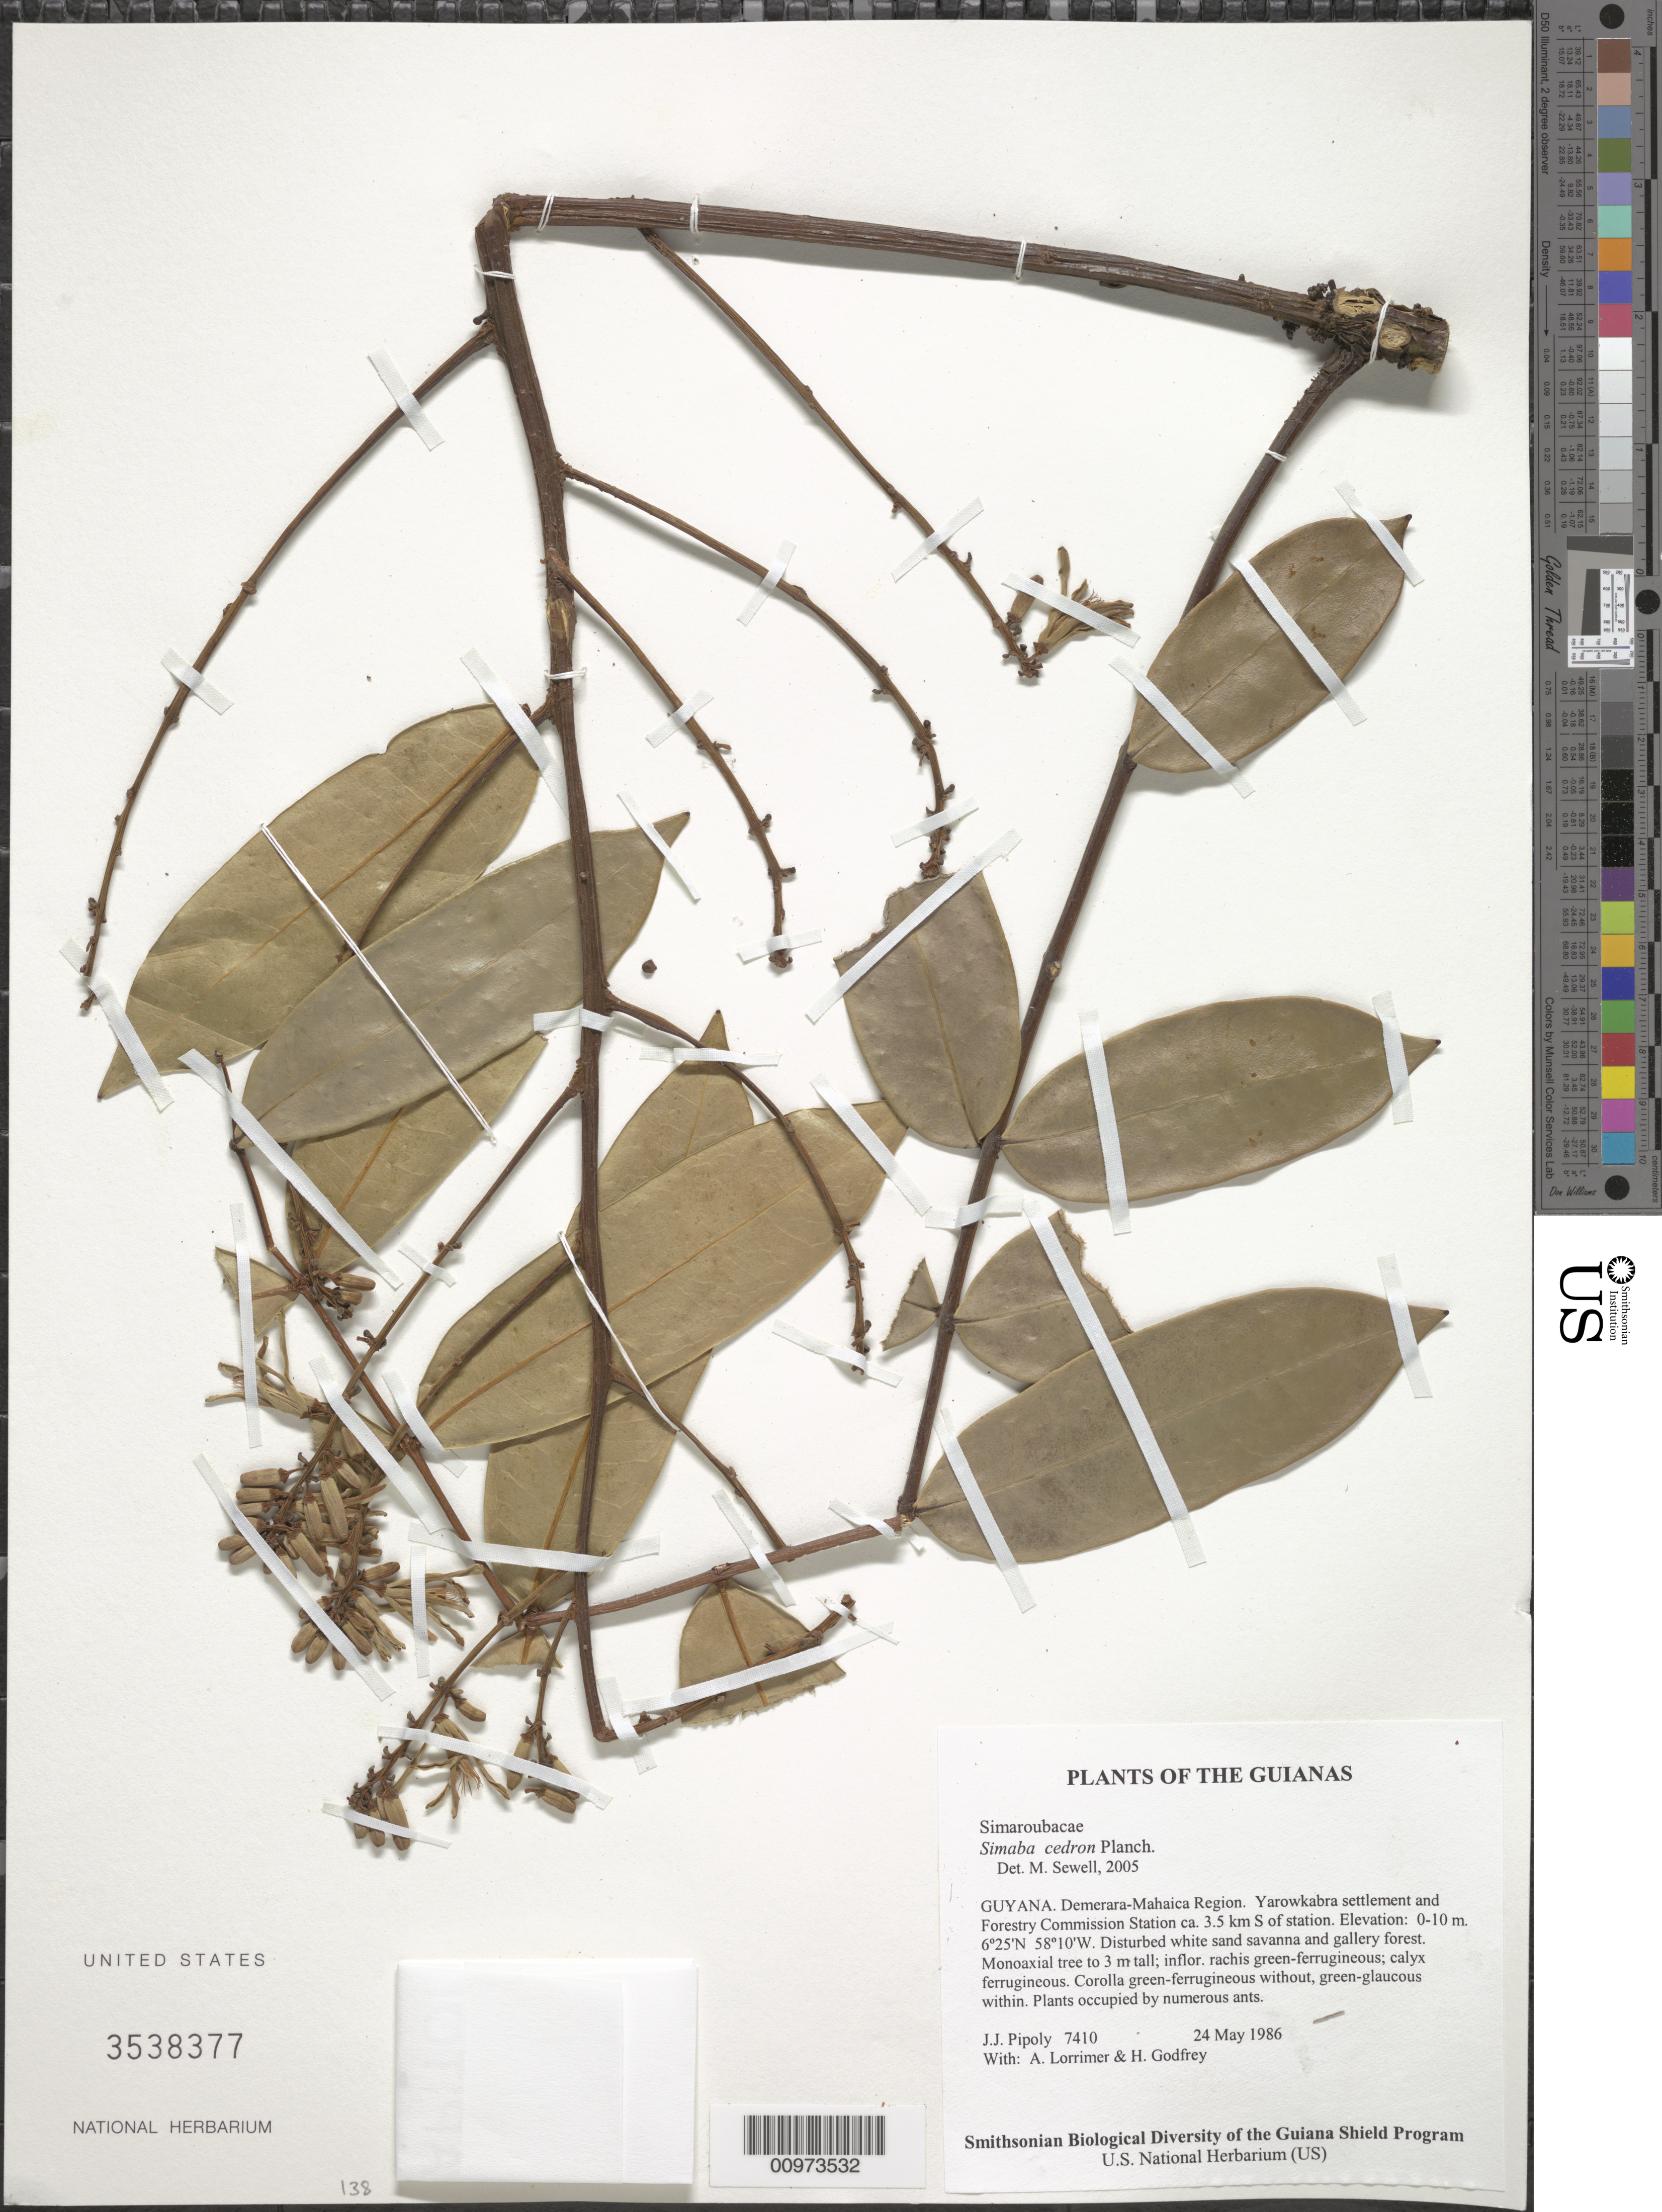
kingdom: Plantae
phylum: Tracheophyta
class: Magnoliopsida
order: Sapindales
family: Simaroubaceae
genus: Homalolepis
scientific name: Homalolepis cedron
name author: (Planch.) Devecchi & Pirani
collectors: J. J. Pipoly, A. Lorrimer & H. Godfrey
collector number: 7410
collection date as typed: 24 May 1986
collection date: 1986-05-24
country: Guyana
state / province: Demerara-Mahaica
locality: Yarowkabra settlement and Forestry Commission Station ca. 3.5 km S of station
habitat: Disturbed white sand savanna and gallery forest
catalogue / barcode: US 3538377